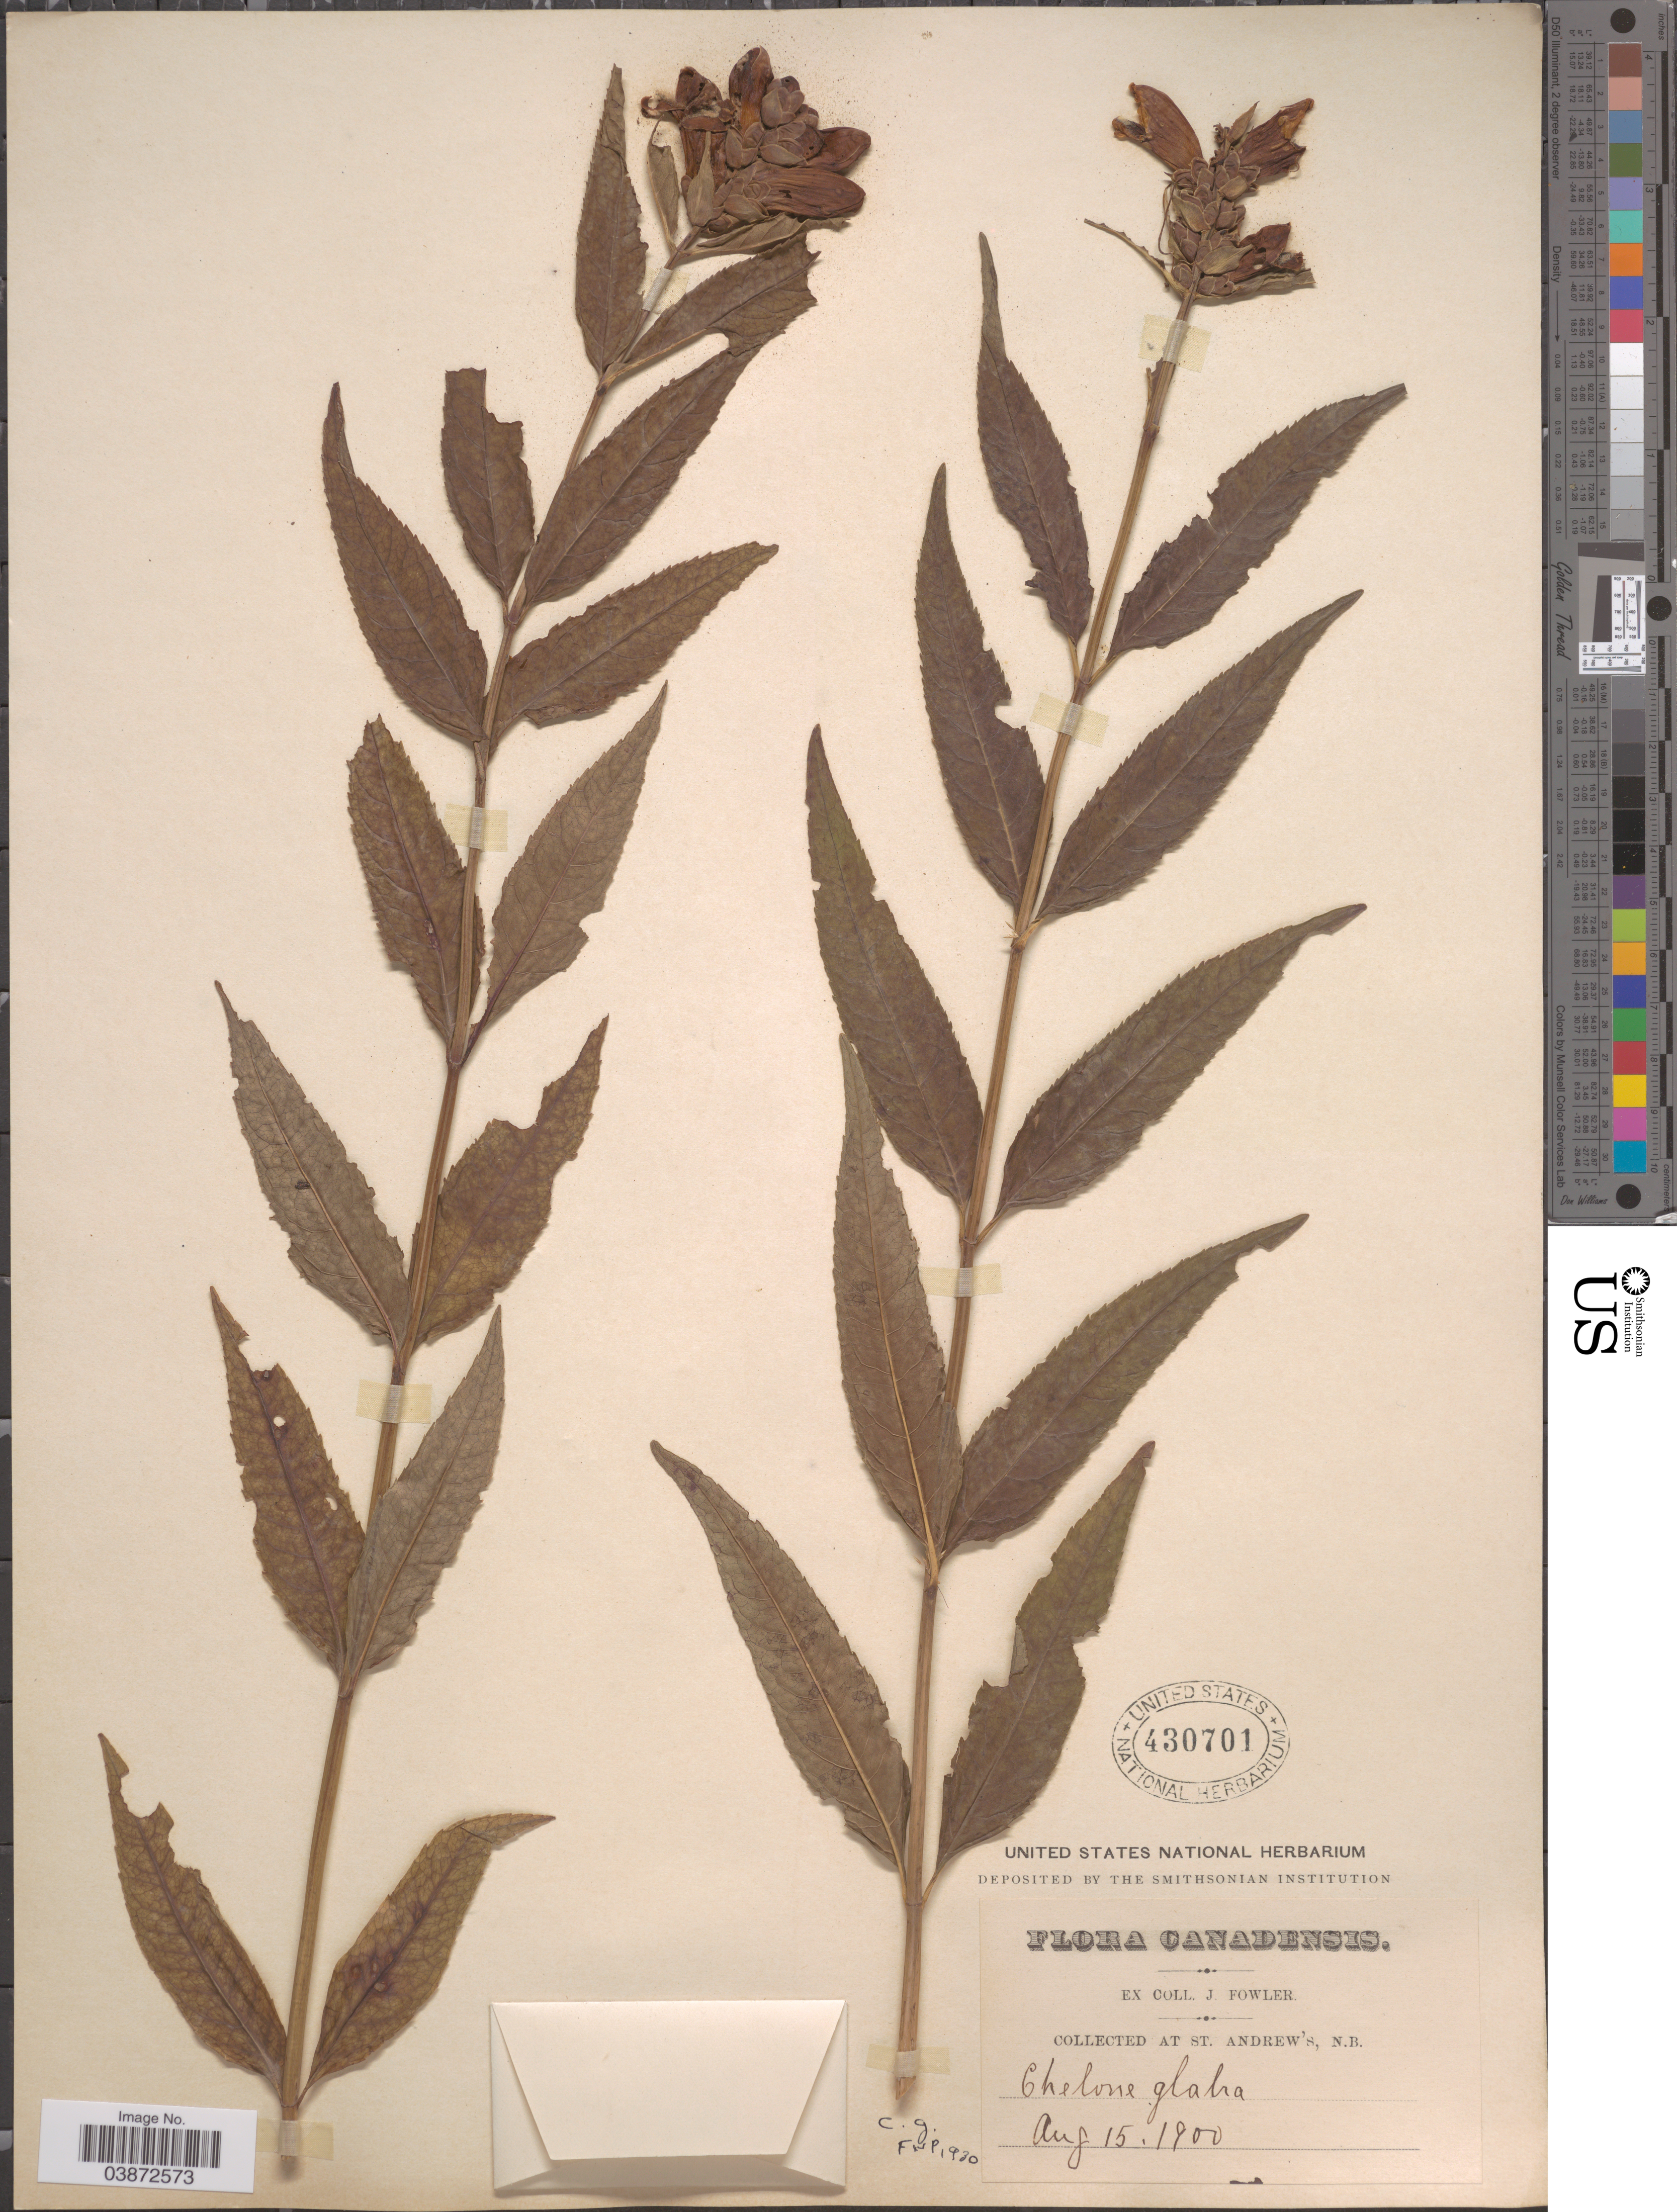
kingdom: Plantae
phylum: Tracheophyta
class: Magnoliopsida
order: Lamiales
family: Plantaginaceae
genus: Chelone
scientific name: Chelone glabra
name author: L.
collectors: ex herb. J. Fowler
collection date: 1900-08-15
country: Canada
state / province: New Brunswick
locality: St. Andrew's.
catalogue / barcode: US 430701